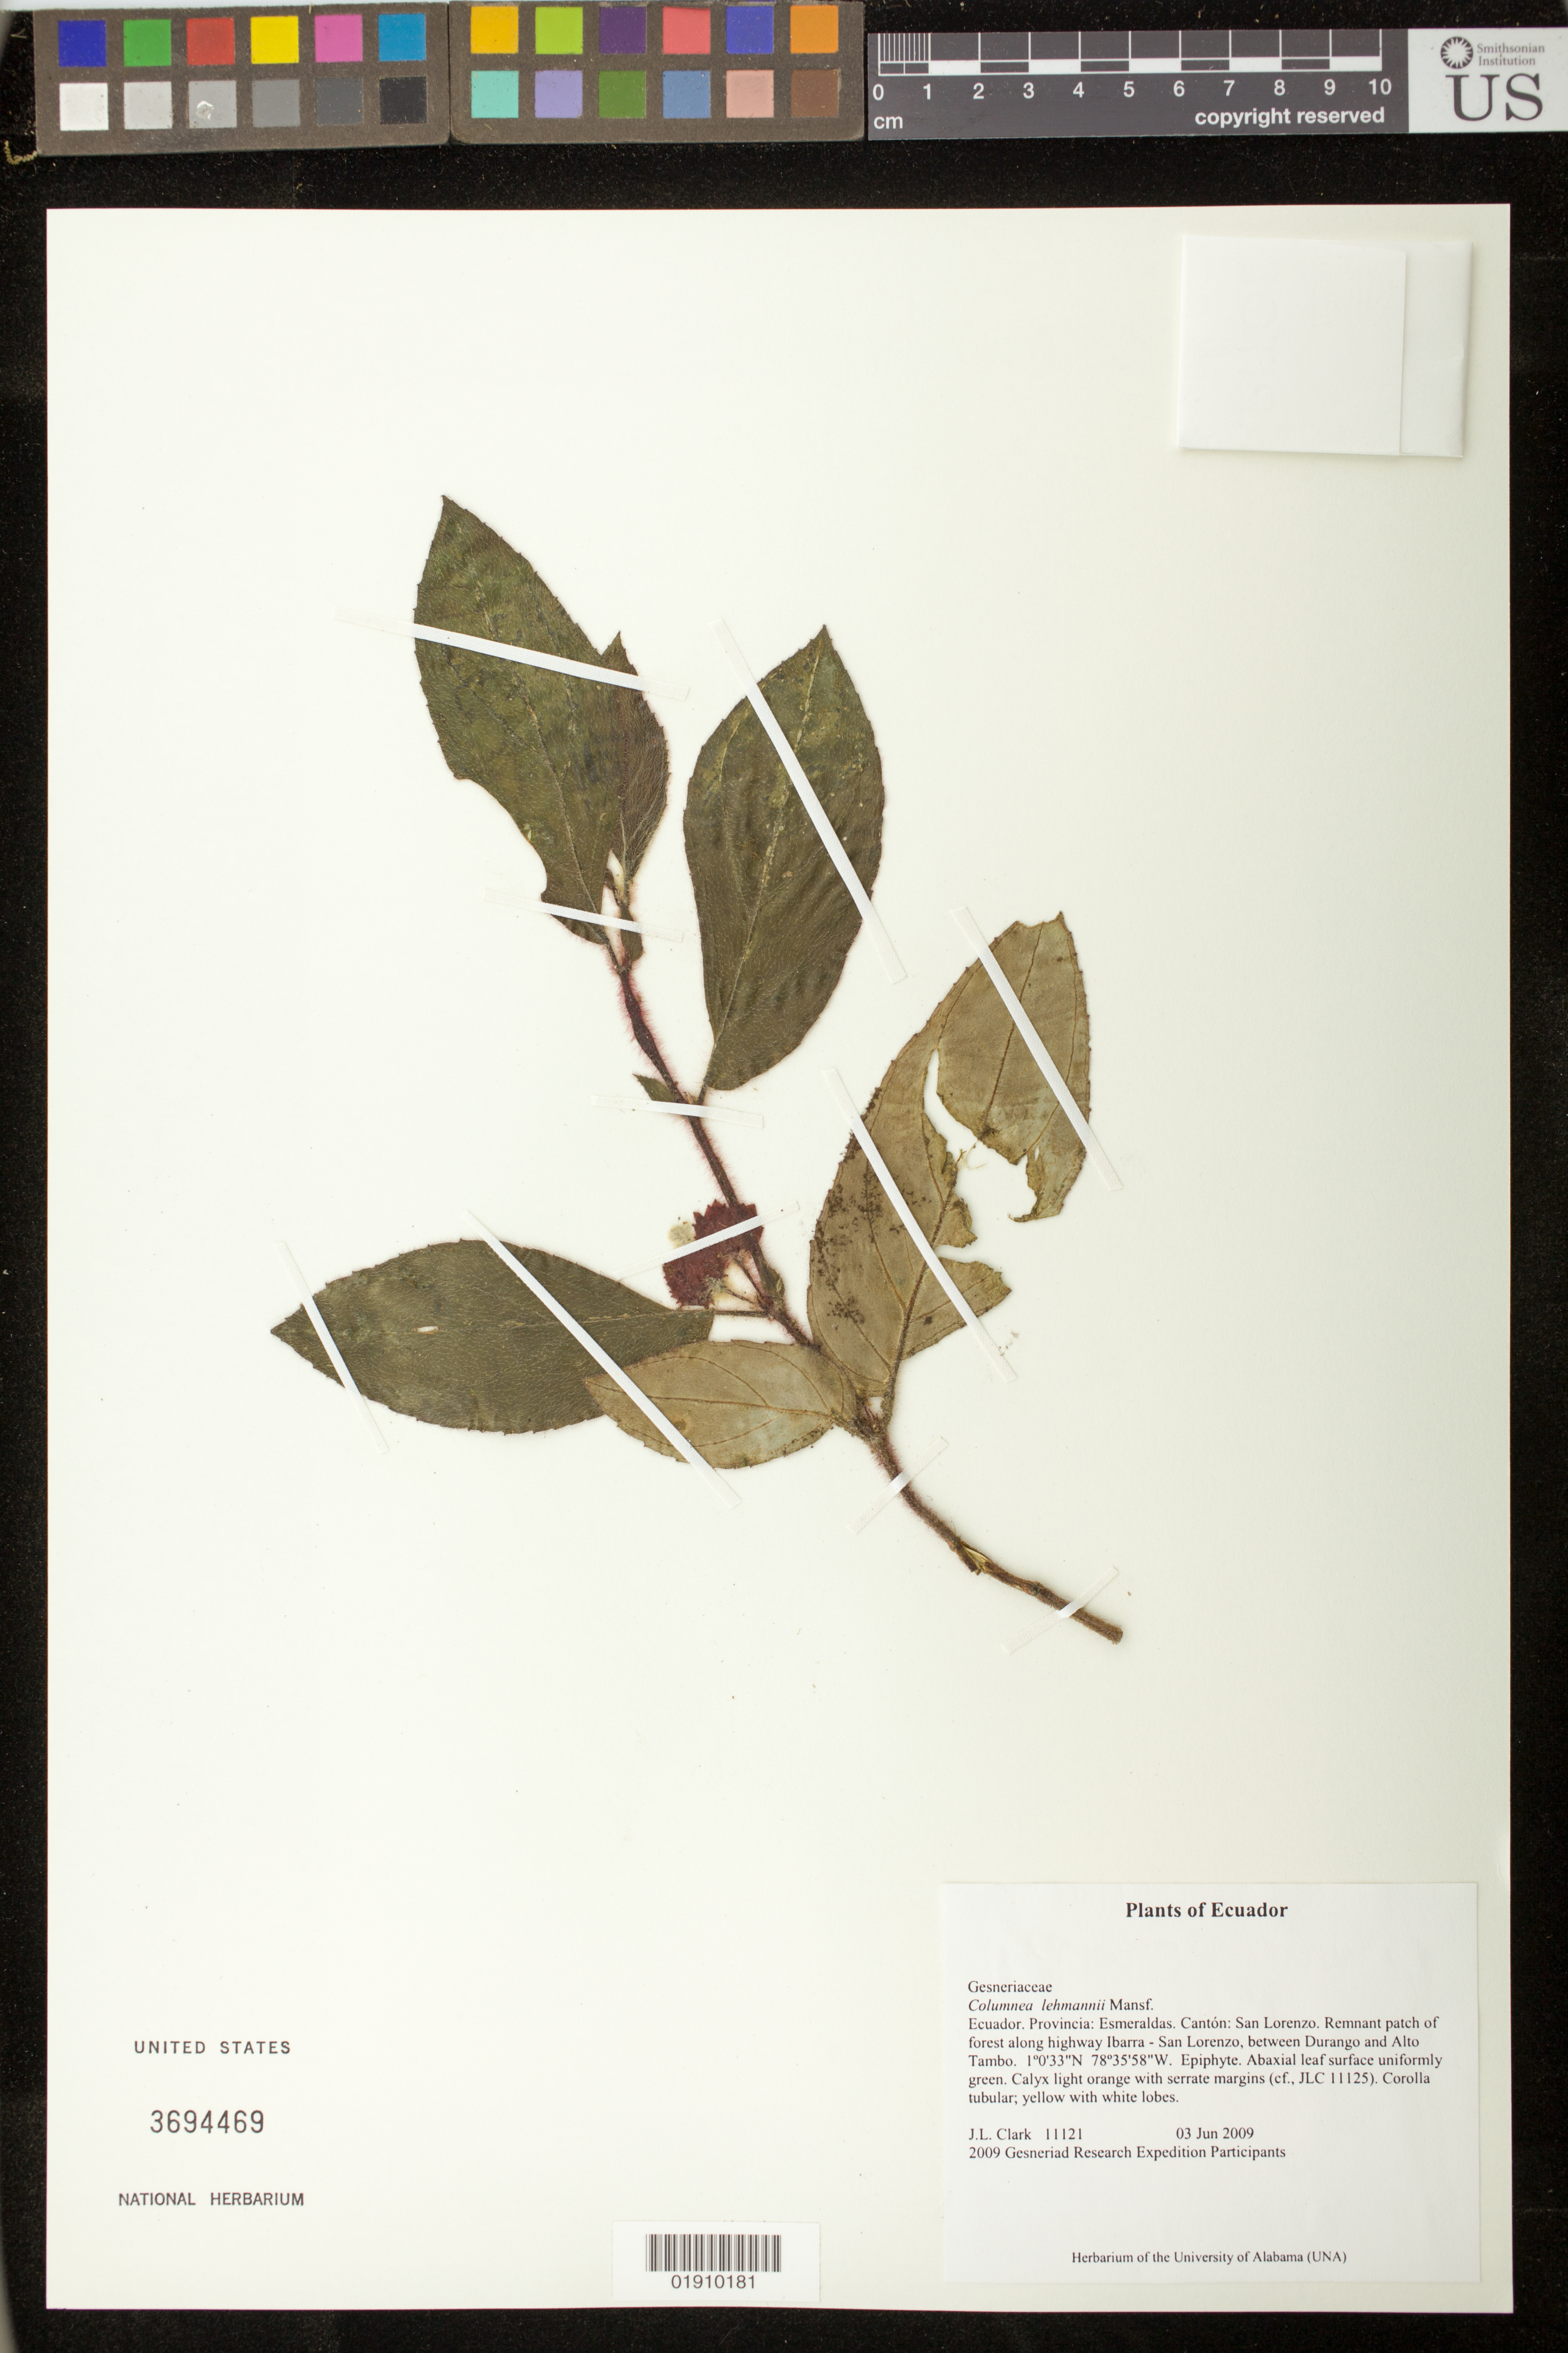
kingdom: Plantae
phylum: Tracheophyta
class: Magnoliopsida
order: Lamiales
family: Gesneriaceae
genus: Columnea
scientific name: Columnea herthae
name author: Mansf.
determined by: Clark, J. L.; Skog, Laurence E.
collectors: J. L. Clark & 2009 Gesneriad Research Expedition Participants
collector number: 11121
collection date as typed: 03 Jun 2009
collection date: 2009-06-03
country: Ecuador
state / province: Esmeraldas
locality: Ecuador. Provincia: Esmeraldas. Canton: San Lorenzo. Remnant patch of forest along highway Ibarra-San Lorenzo, between Durango and Alto Tambo.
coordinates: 1 0 33 N, 78 35 58 W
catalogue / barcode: US 3694469